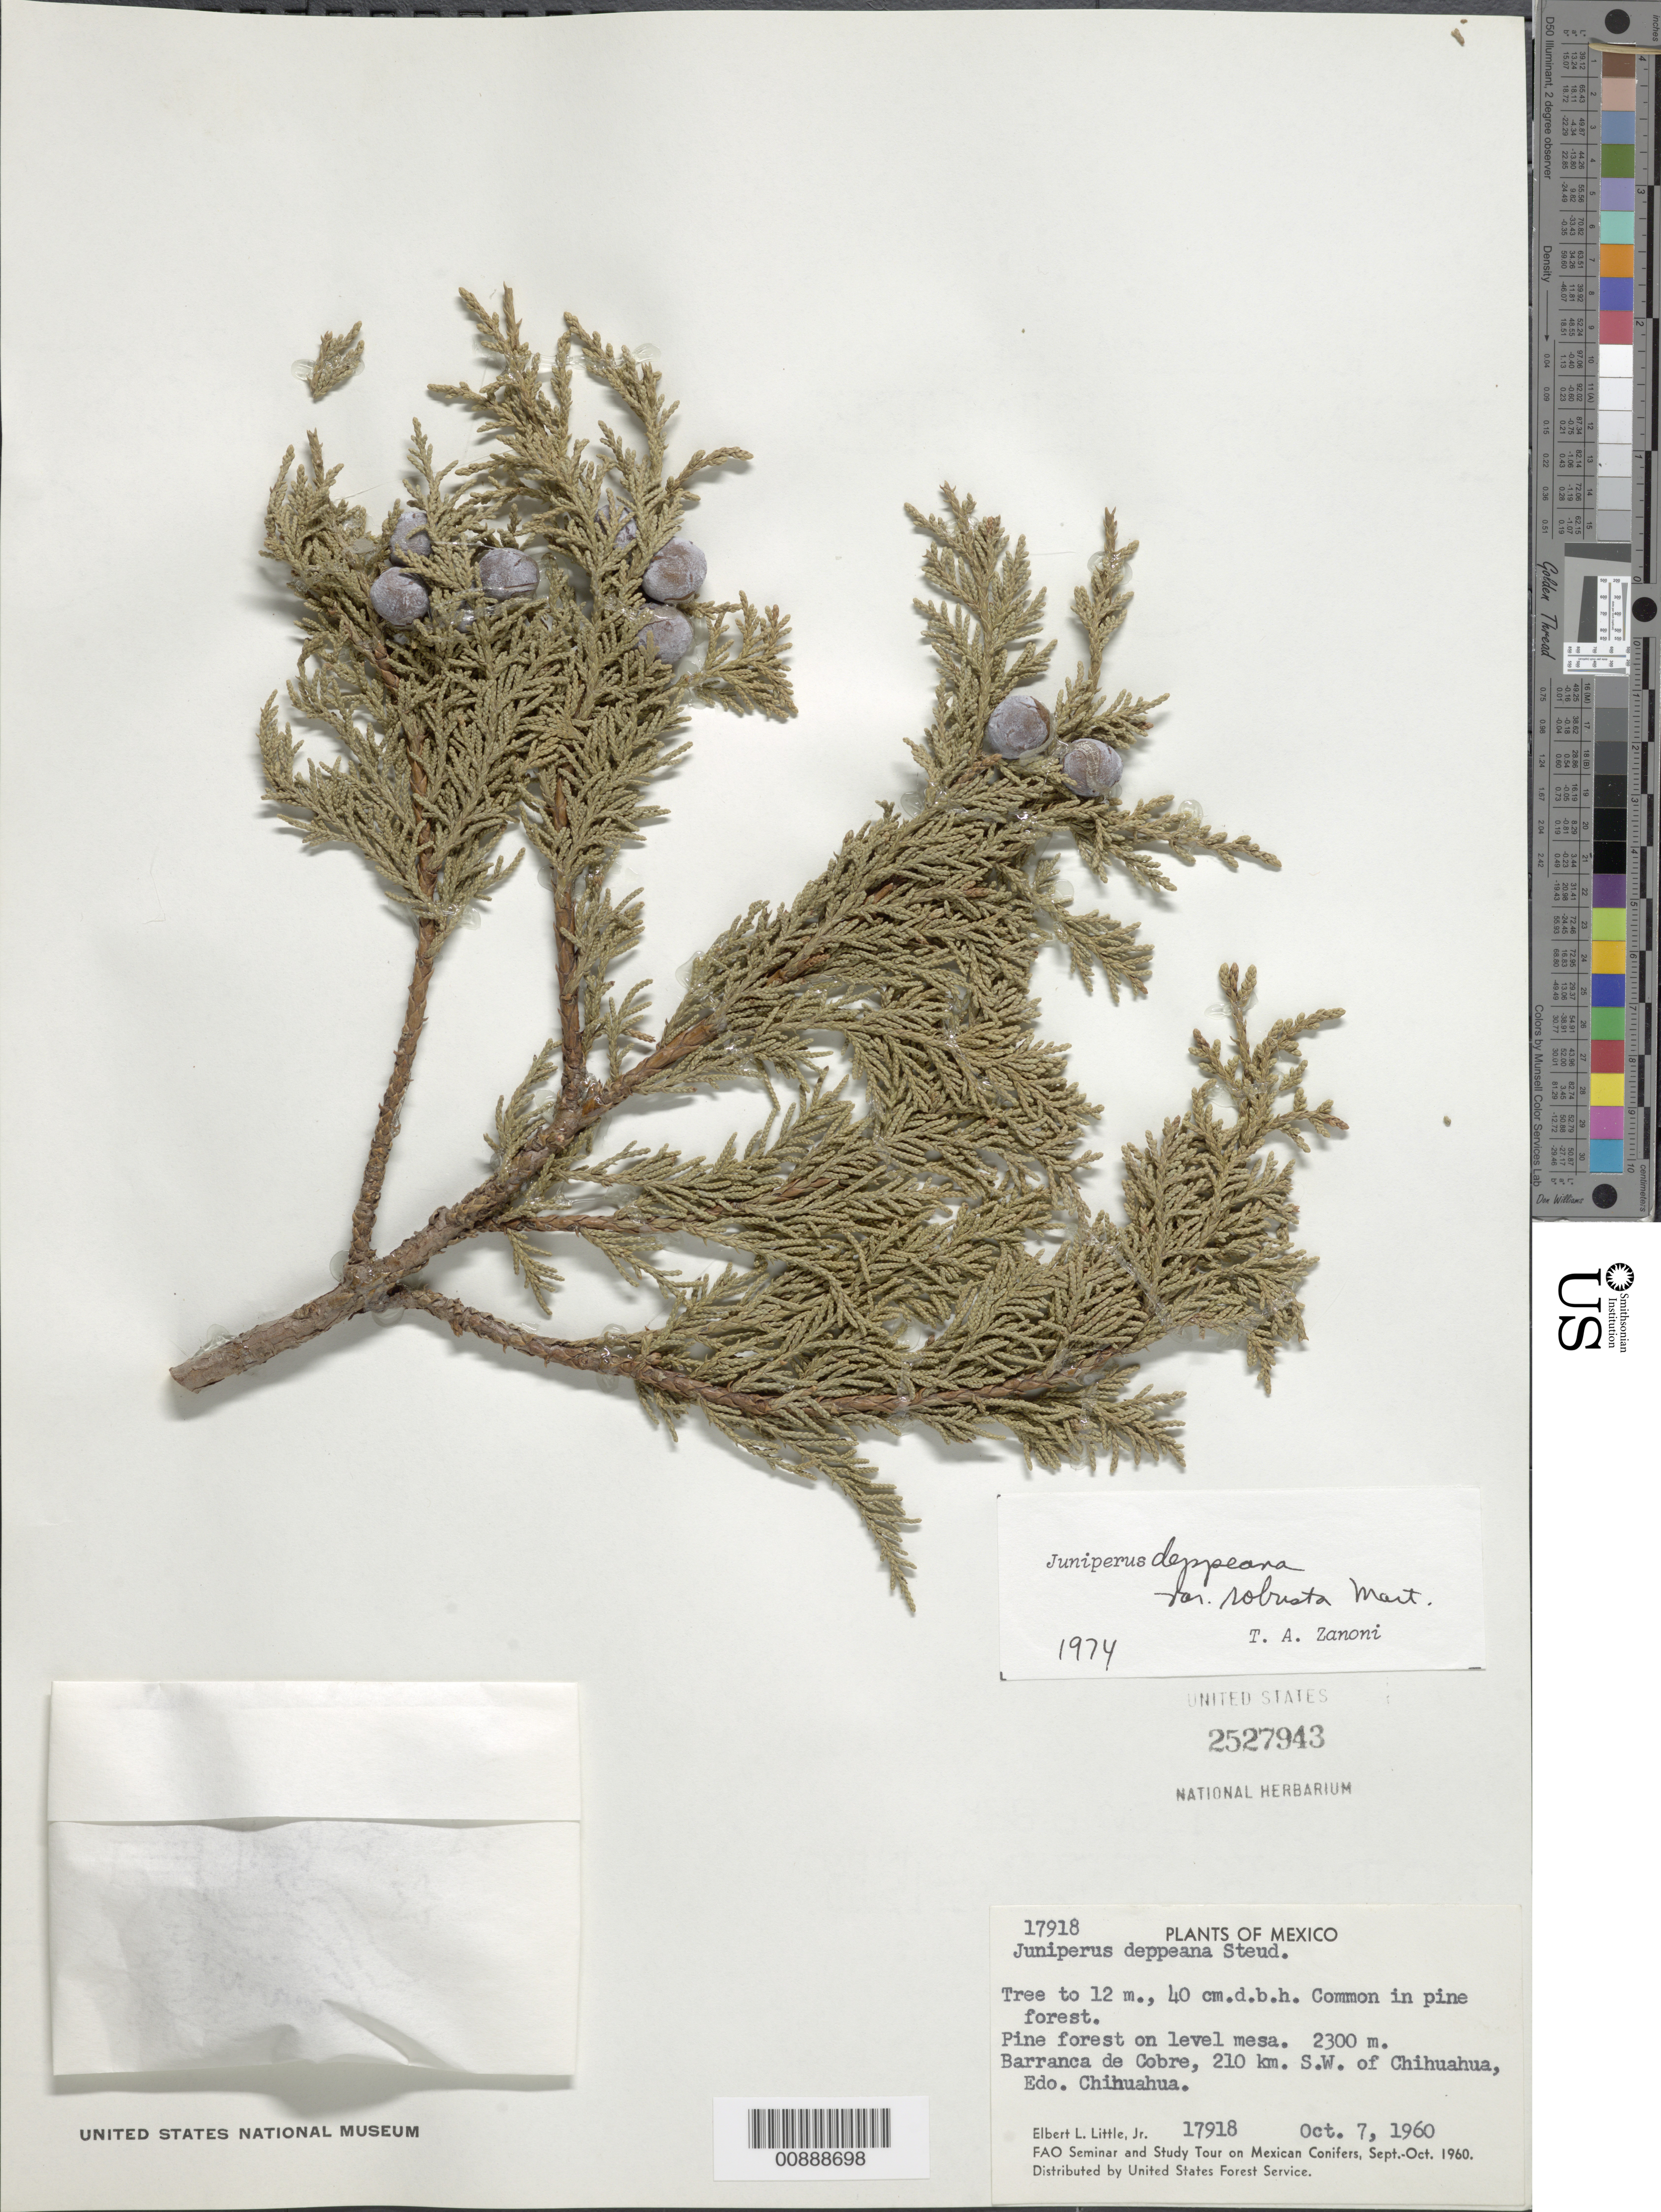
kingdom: Plantae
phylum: Tracheophyta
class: Pinopsida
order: Pinales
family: Cupressaceae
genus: Juniperus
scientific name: Juniperus deppeana var. robusta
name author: Martínez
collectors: E. L. Little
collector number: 17918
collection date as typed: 07 Oct 1960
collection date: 1960-10-07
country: Mexico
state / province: Chihuahua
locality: Barranca del Cobre, 210 km. SW of Chihuahua, Chihuahua.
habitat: Pine forest on level mesa.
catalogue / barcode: US 2527943